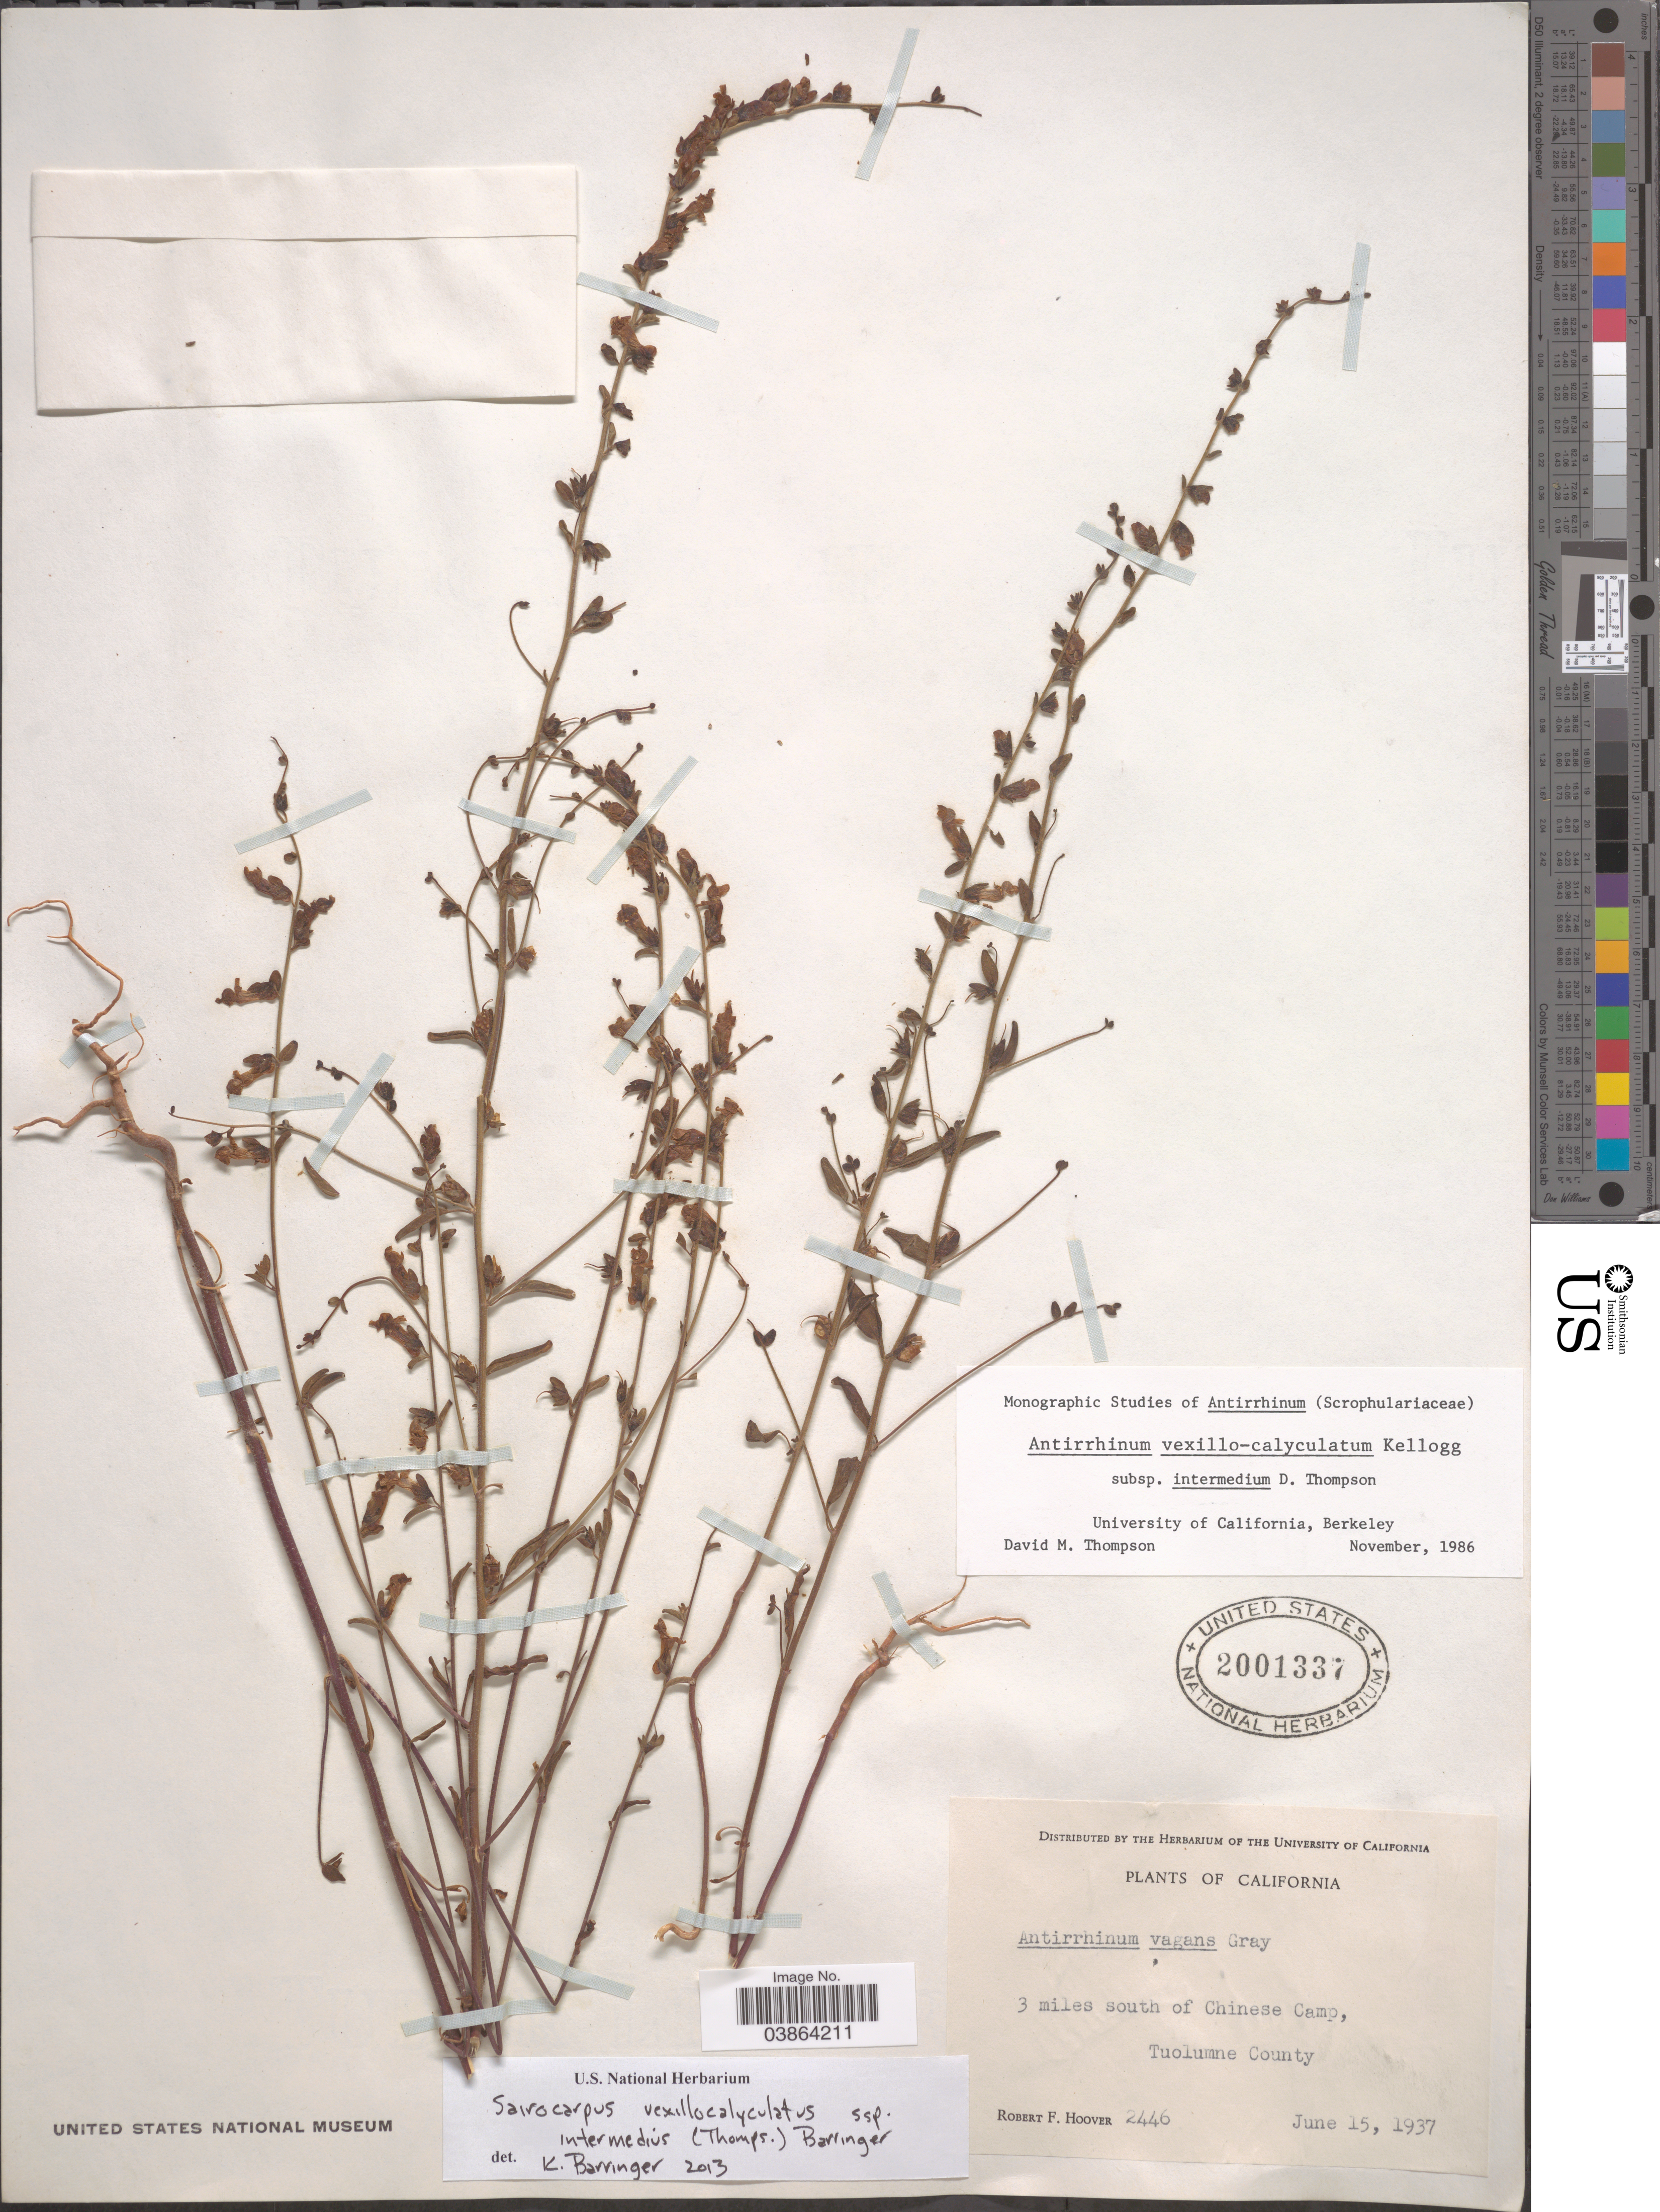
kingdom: Plantae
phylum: Tracheophyta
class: Magnoliopsida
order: Lamiales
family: Plantaginaceae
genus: Sairocarpus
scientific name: Sairocarpus vexillocalyculatus subsp. intermedius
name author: (D.M. Thomps.) Barringer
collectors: R. F. Hoover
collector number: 2446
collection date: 1937-06-15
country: United States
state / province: California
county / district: Tuolumne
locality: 3 miles south of Chinese Camp, Tuolumne County.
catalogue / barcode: US 2001337